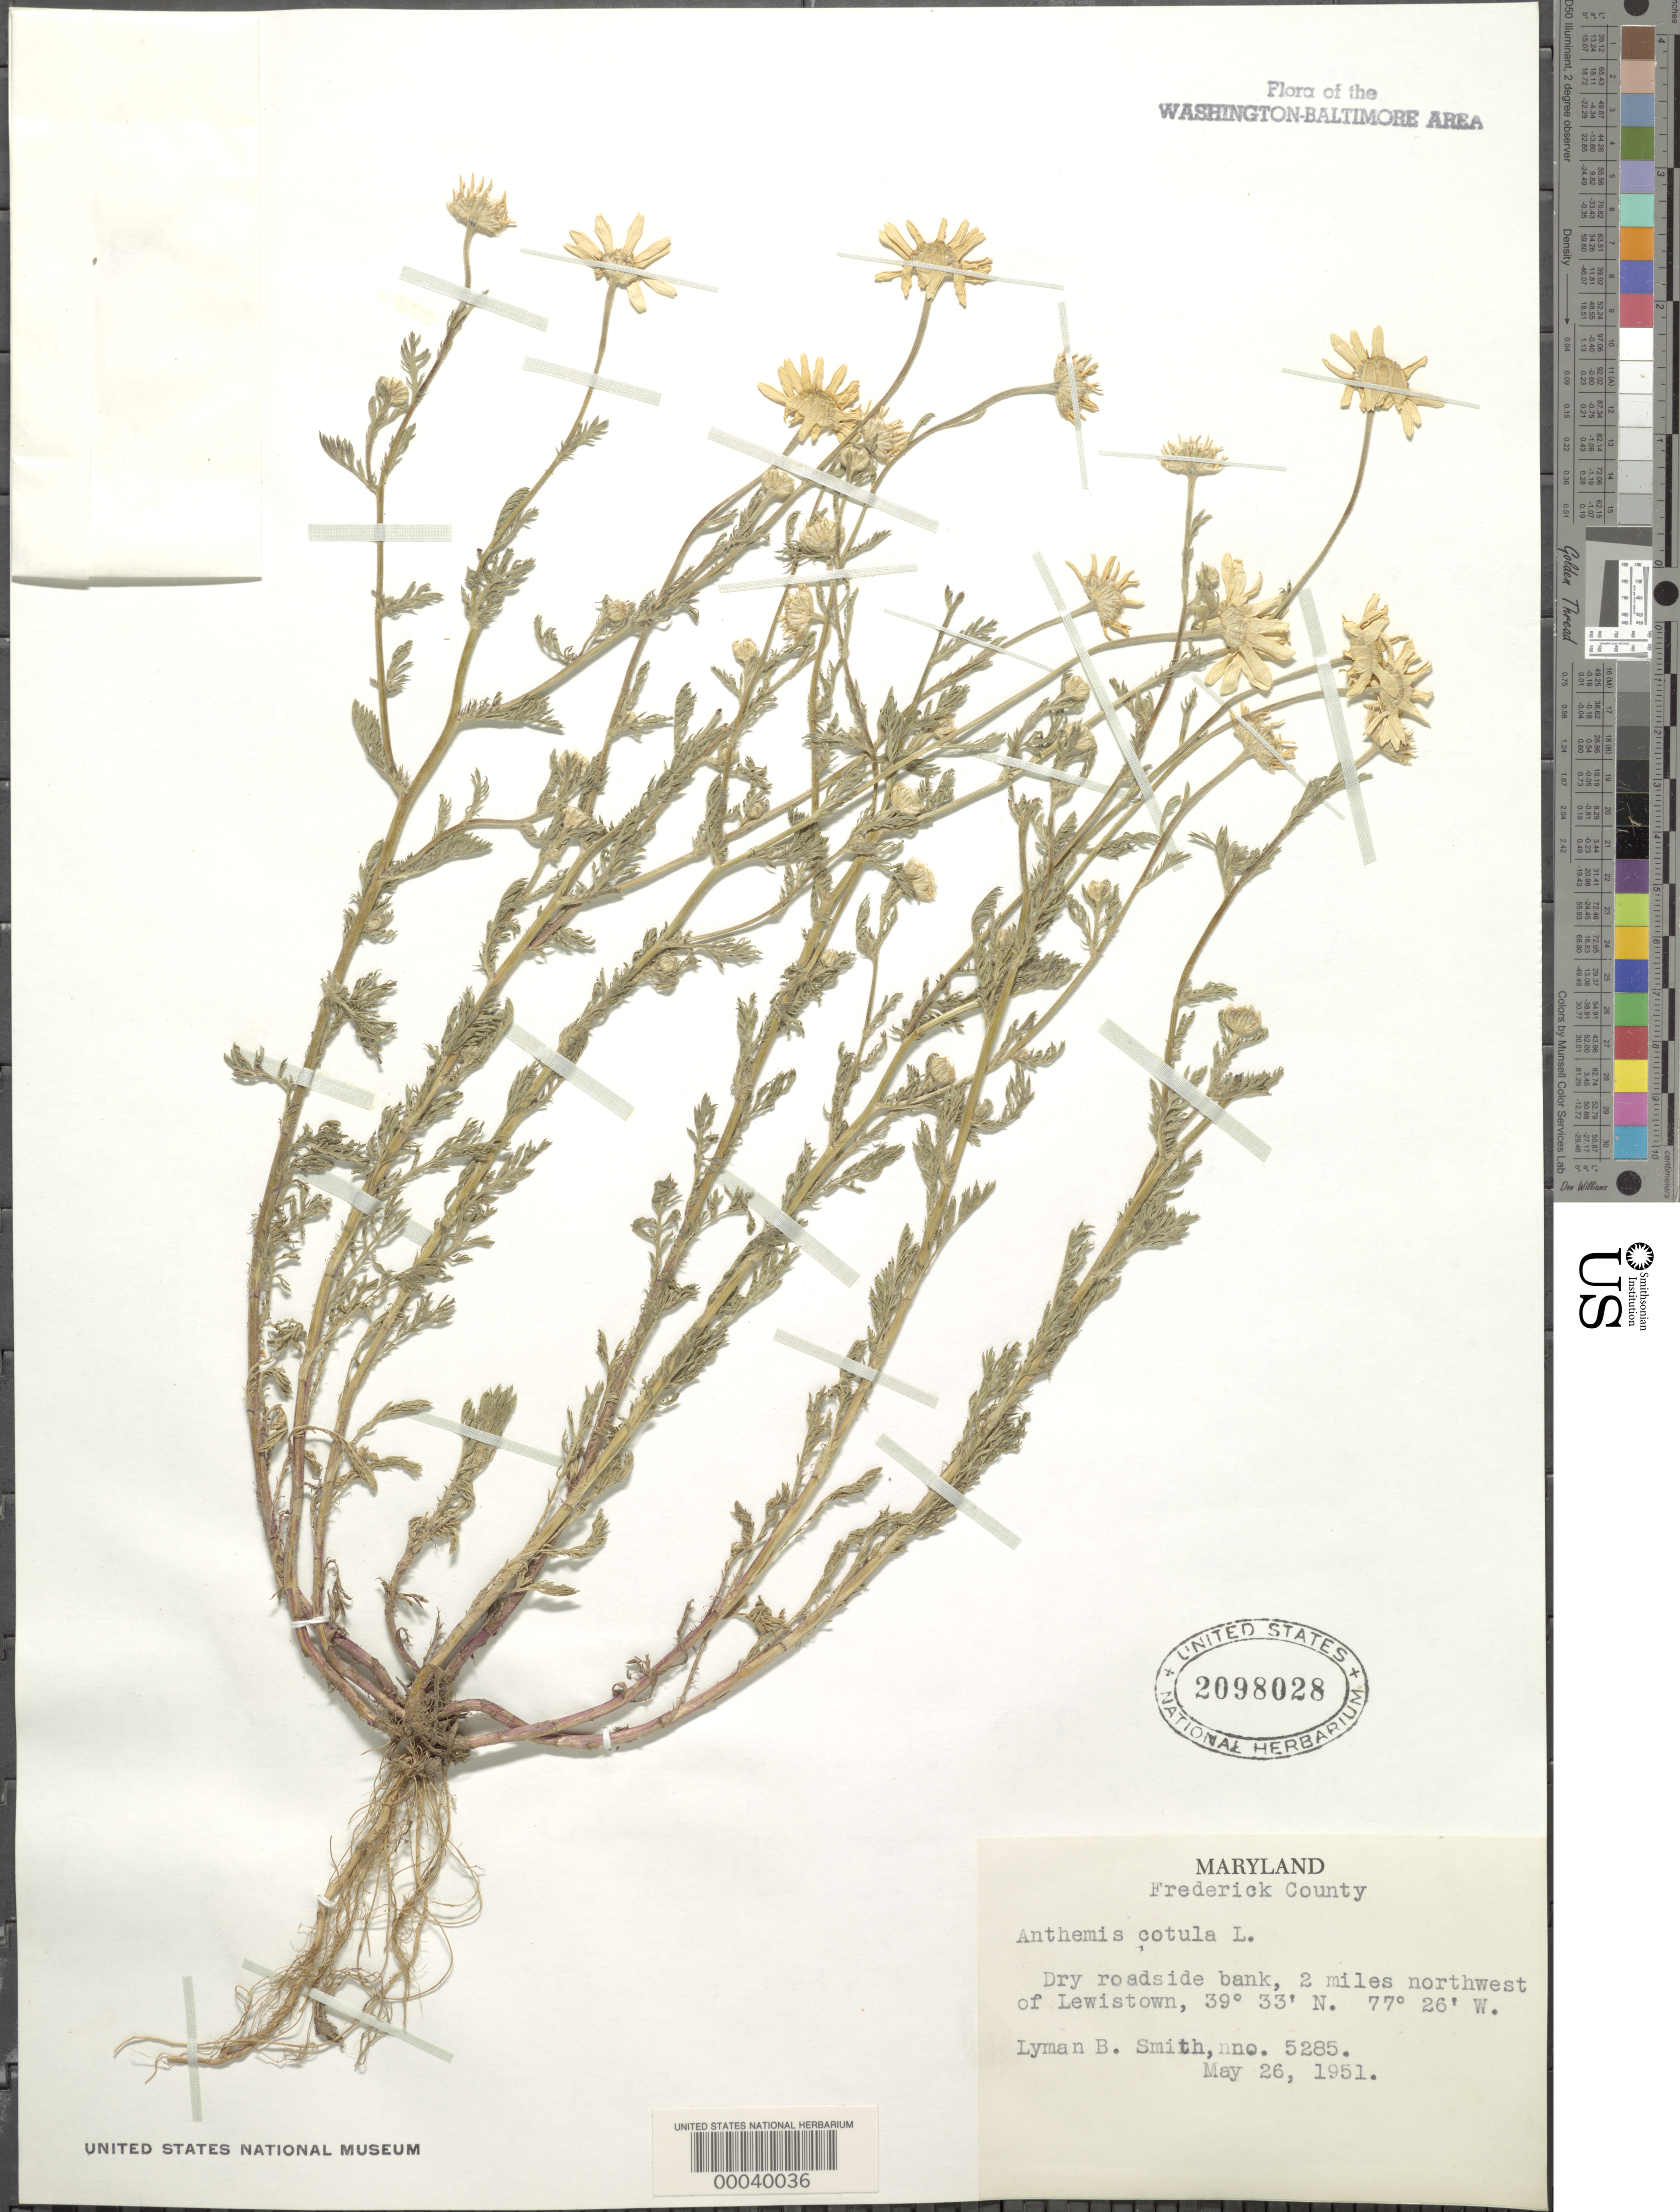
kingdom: Plantae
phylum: Tracheophyta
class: Magnoliopsida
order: Asterales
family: Asteraceae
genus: Anthemis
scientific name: Anthemis cotula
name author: L.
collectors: L. Smith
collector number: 5285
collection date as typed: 26 May 1951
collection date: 1951-05-26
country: United States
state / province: Maryland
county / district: Frederick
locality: NW of Lewistown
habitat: Roadside bank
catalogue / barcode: US 2098028